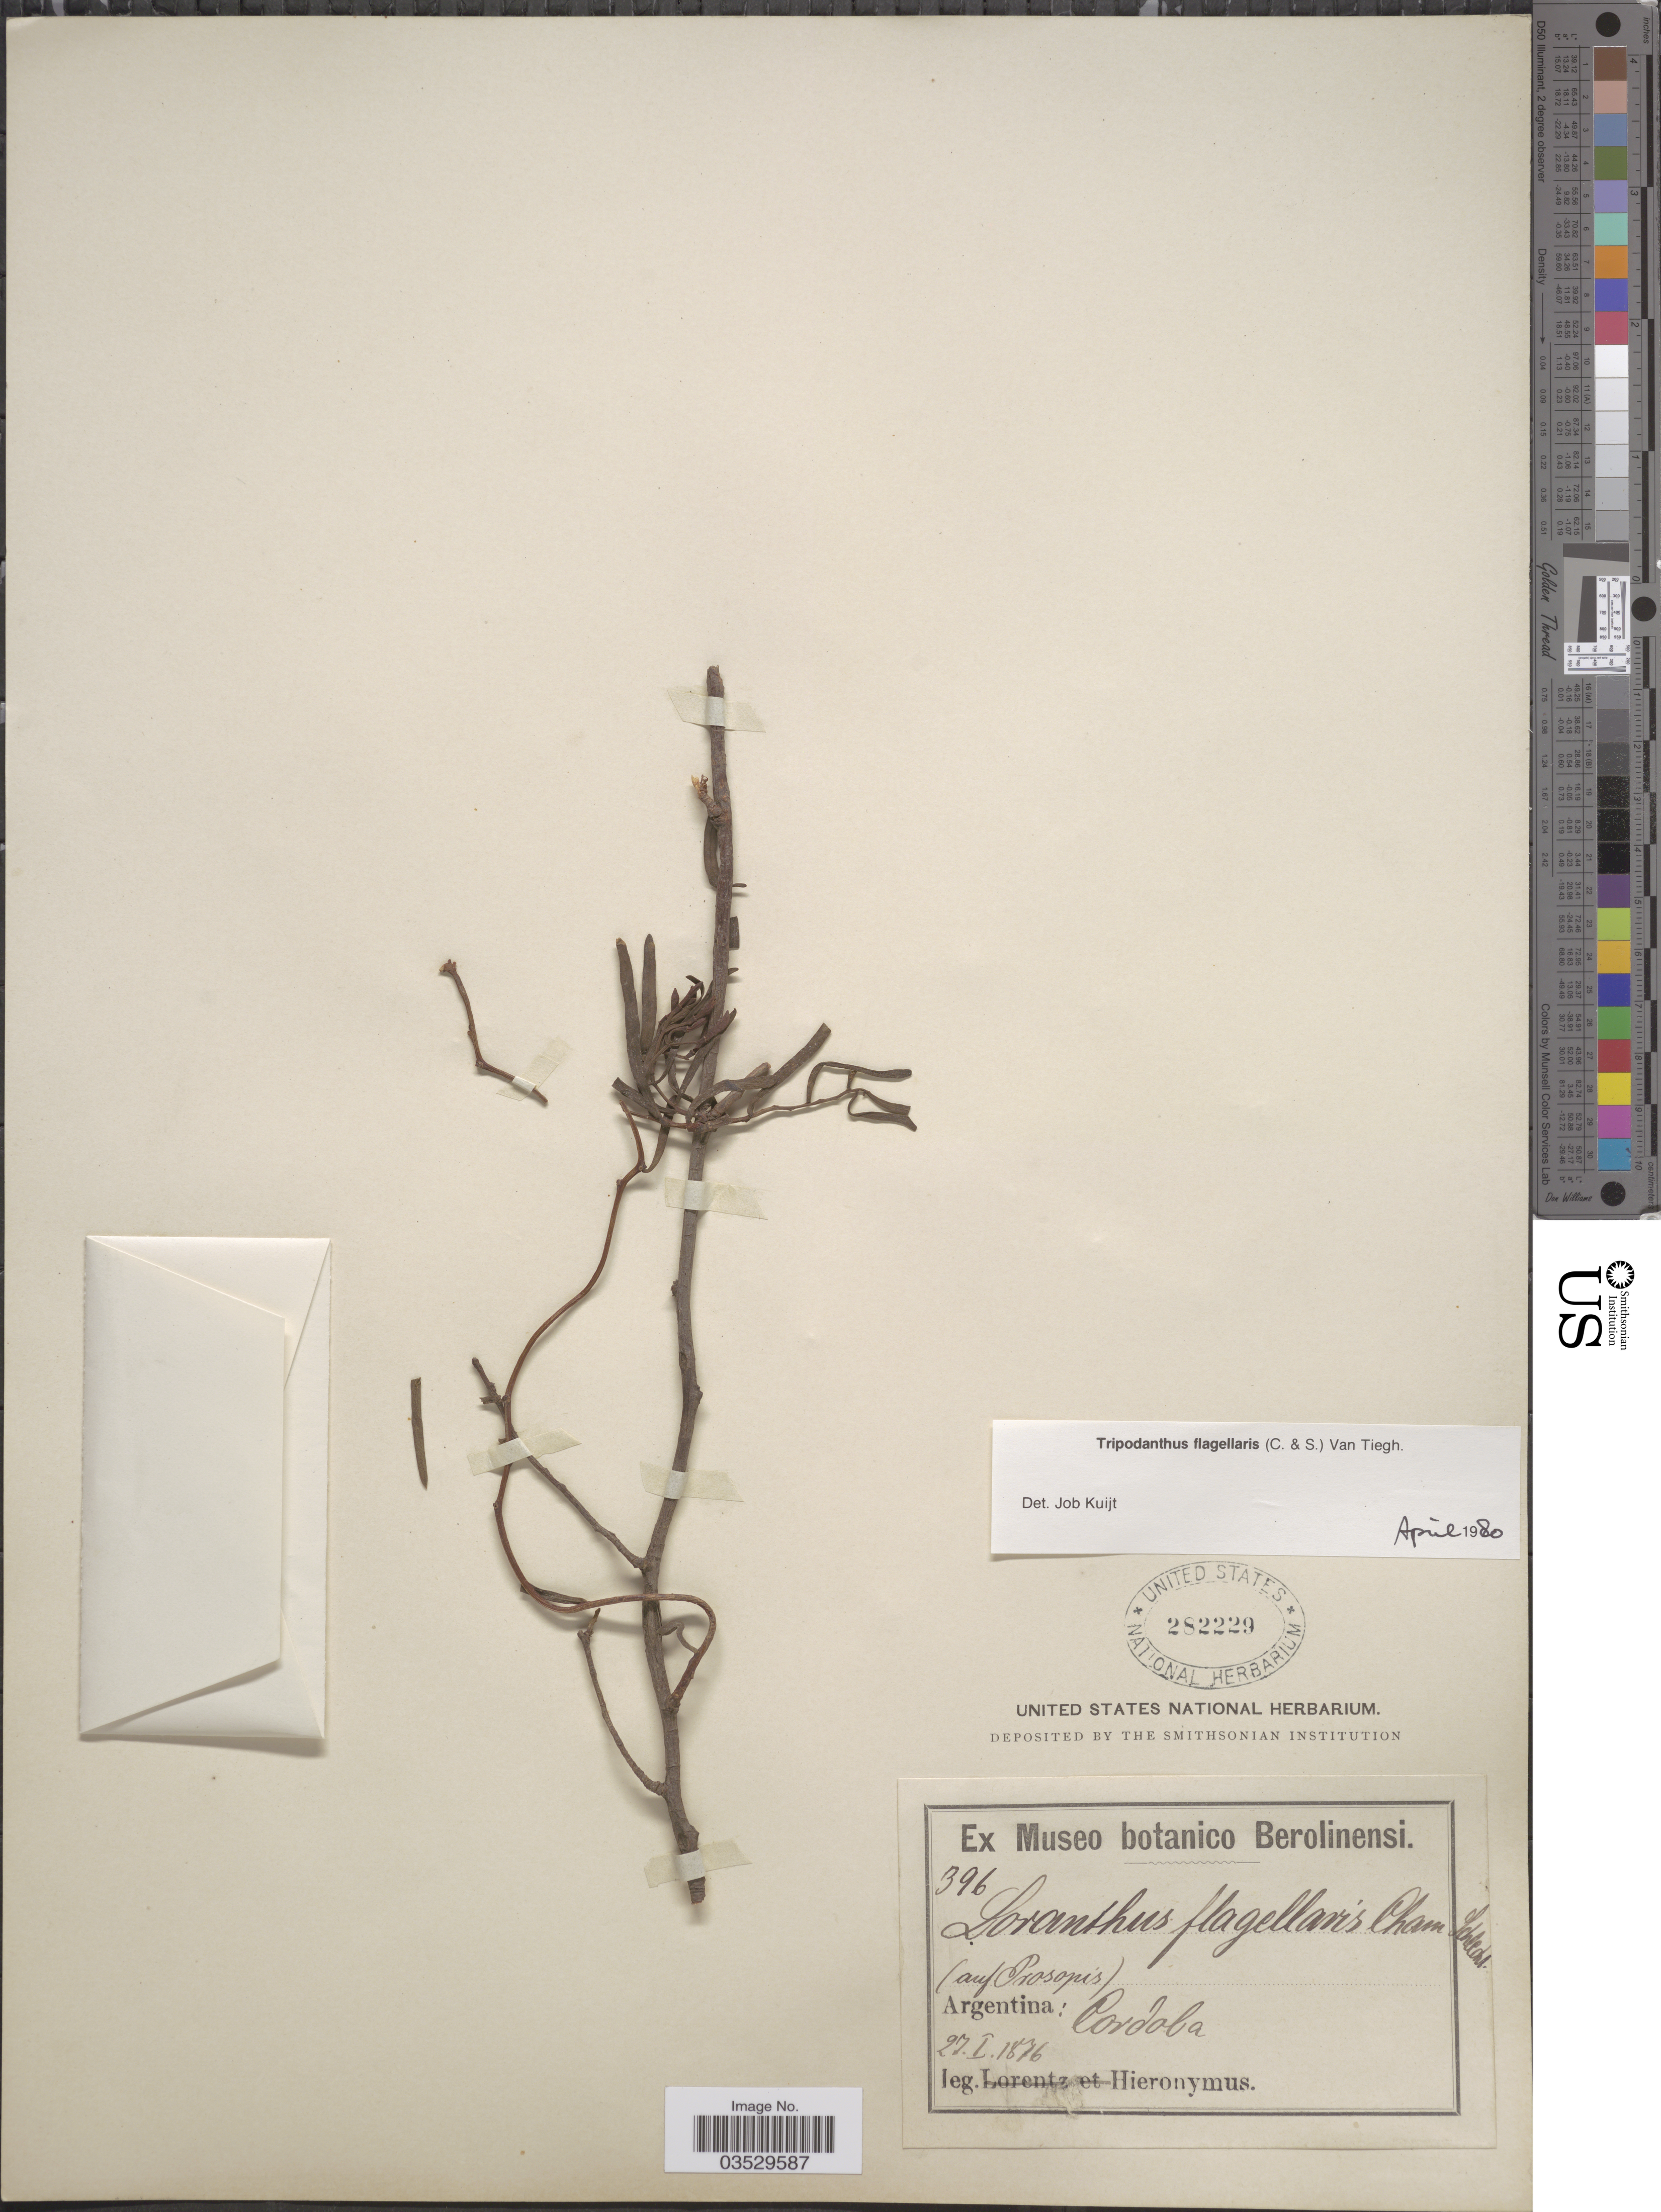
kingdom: Plantae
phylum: Tracheophyta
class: Magnoliopsida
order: Santalales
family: Loranthaceae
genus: Tripodanthus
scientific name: Tripodanthus flagellaris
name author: (Cham. & Schltdl.) Tiegh.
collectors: -. Hieronymus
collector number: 396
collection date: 1876-01-27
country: Argentina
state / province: Cordoba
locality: (Auf Prosopis). [unsure placement]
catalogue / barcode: US 282229